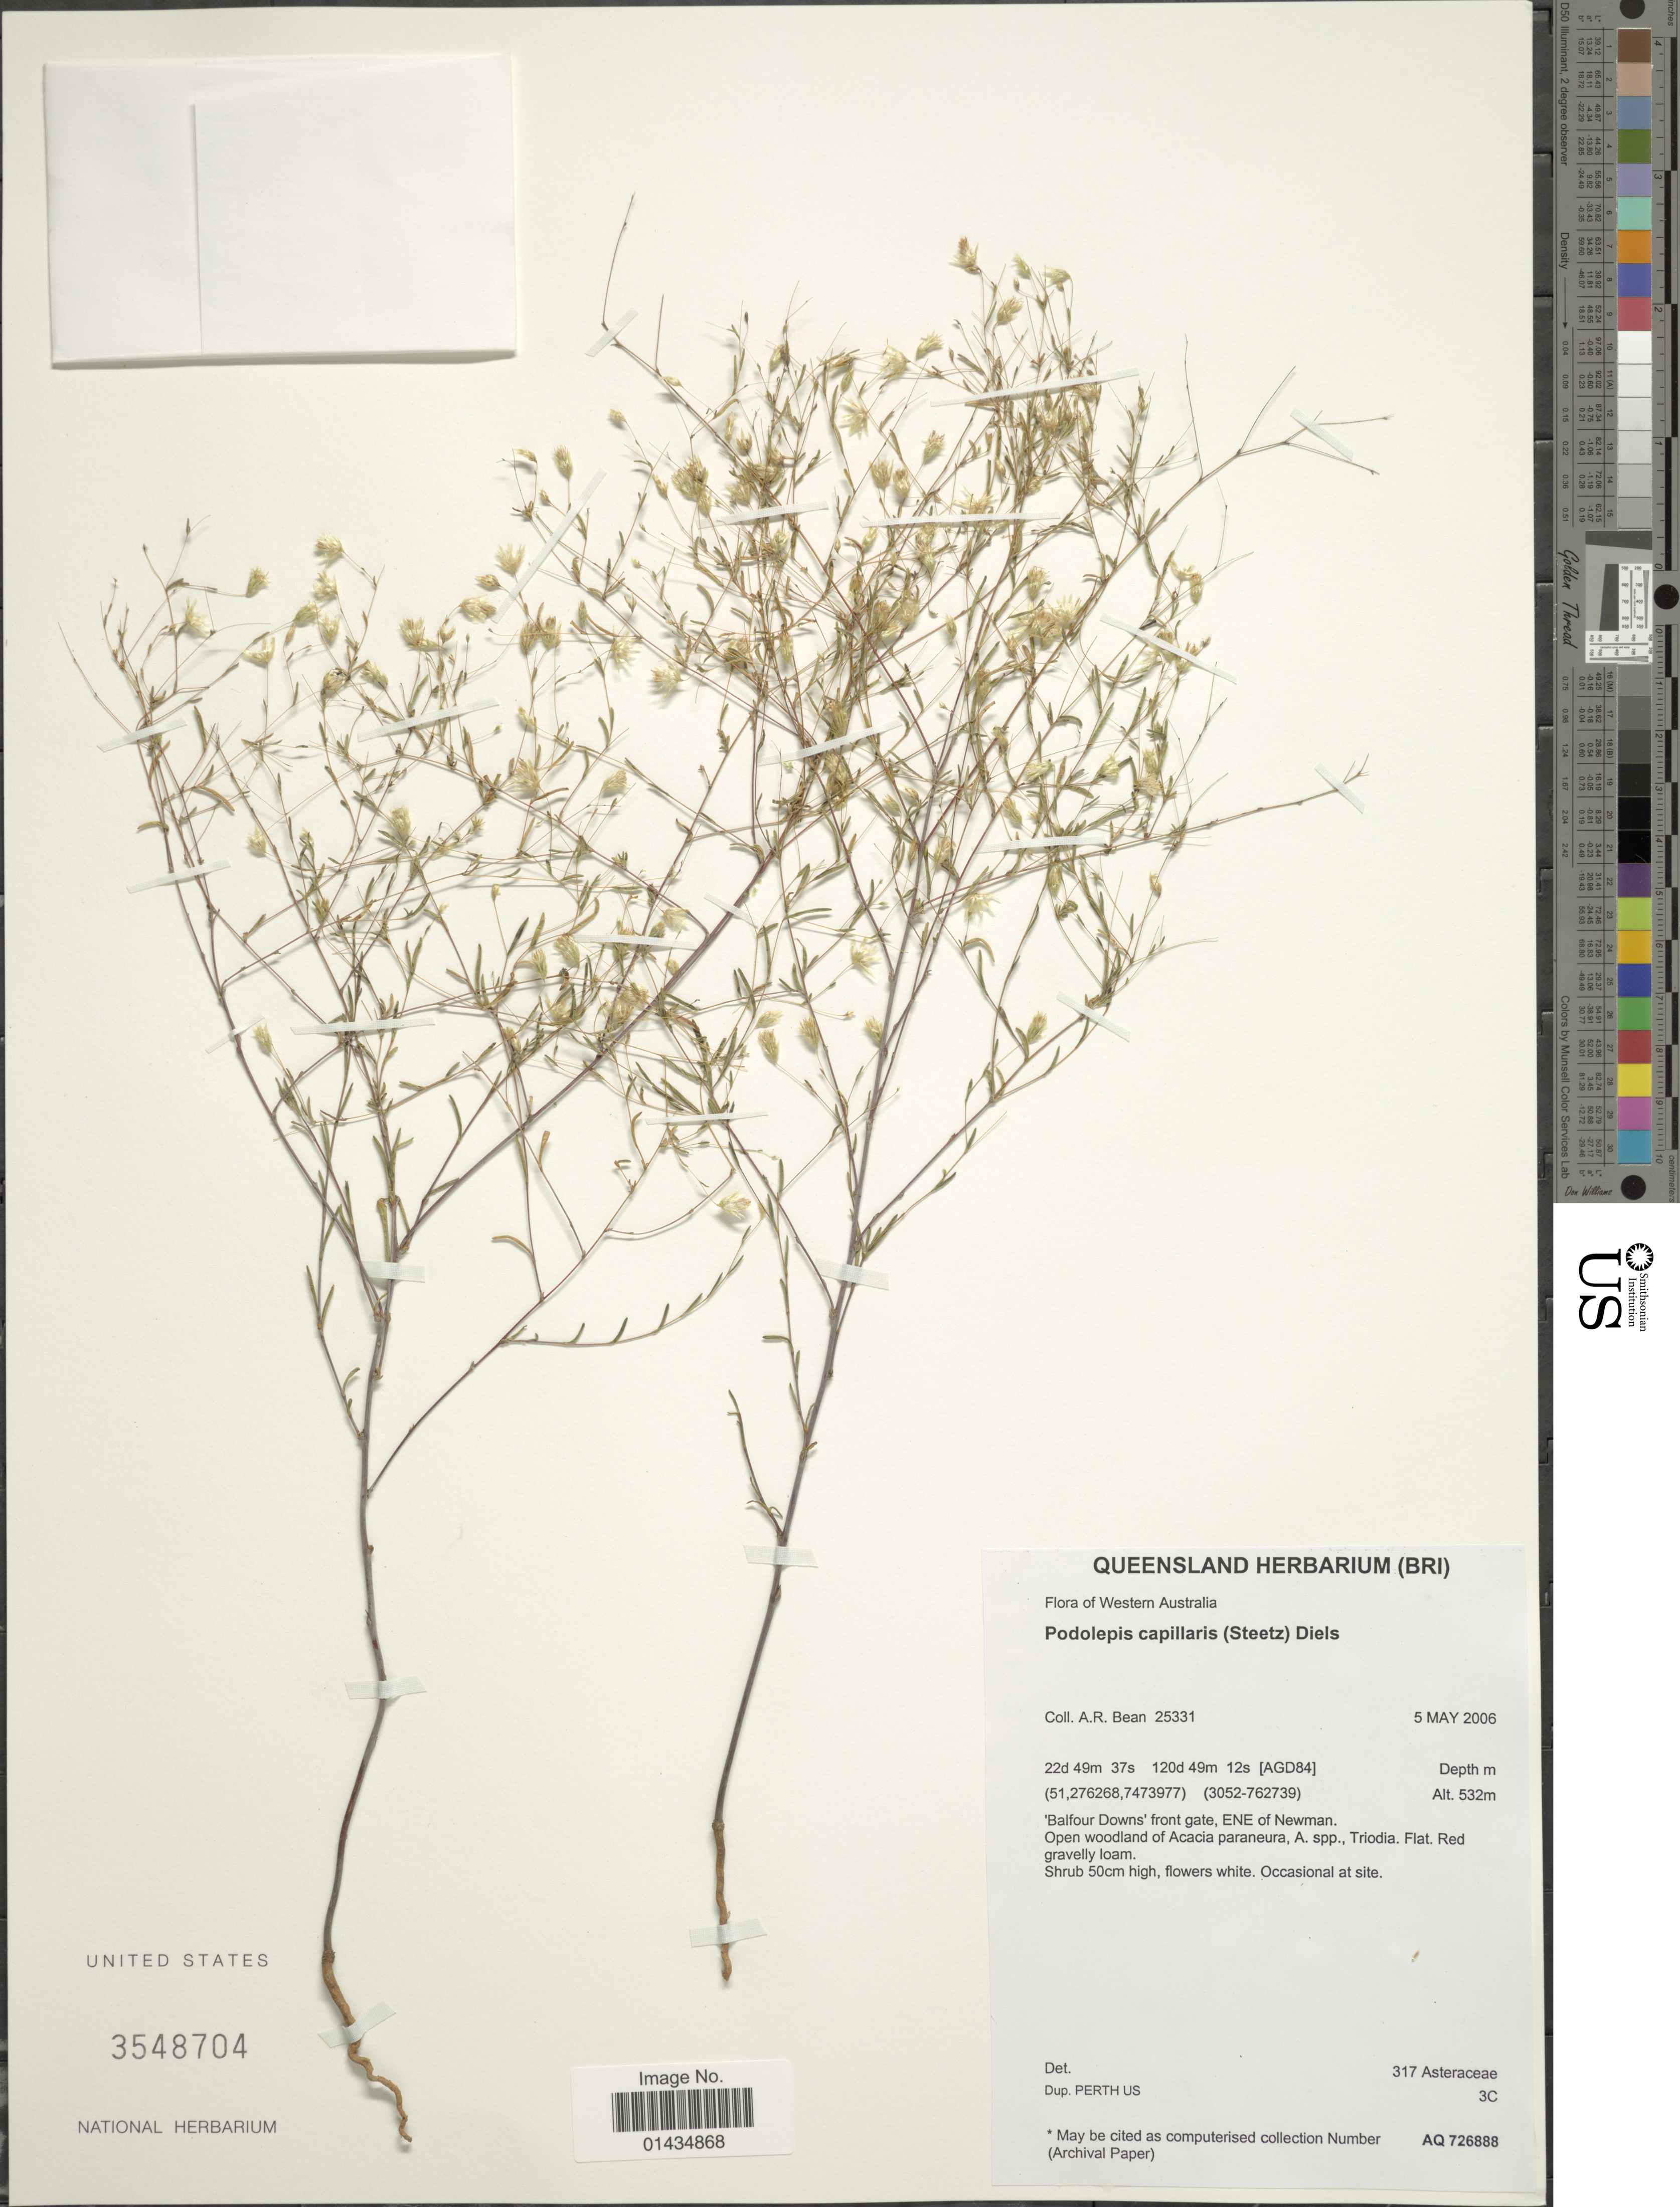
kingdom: Plantae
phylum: Tracheophyta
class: Magnoliopsida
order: Asterales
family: Asteraceae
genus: Podolepis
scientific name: Podolepis capillaris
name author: (Steetz) Diels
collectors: A. R. Bean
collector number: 25331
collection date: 2006-05-05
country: Australia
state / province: Western Australia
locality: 'Balfour Downs' front gate, ENE of Newman, open woodland of Acacia paraneura, A. spp., Triodia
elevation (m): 532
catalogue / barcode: US 3548704